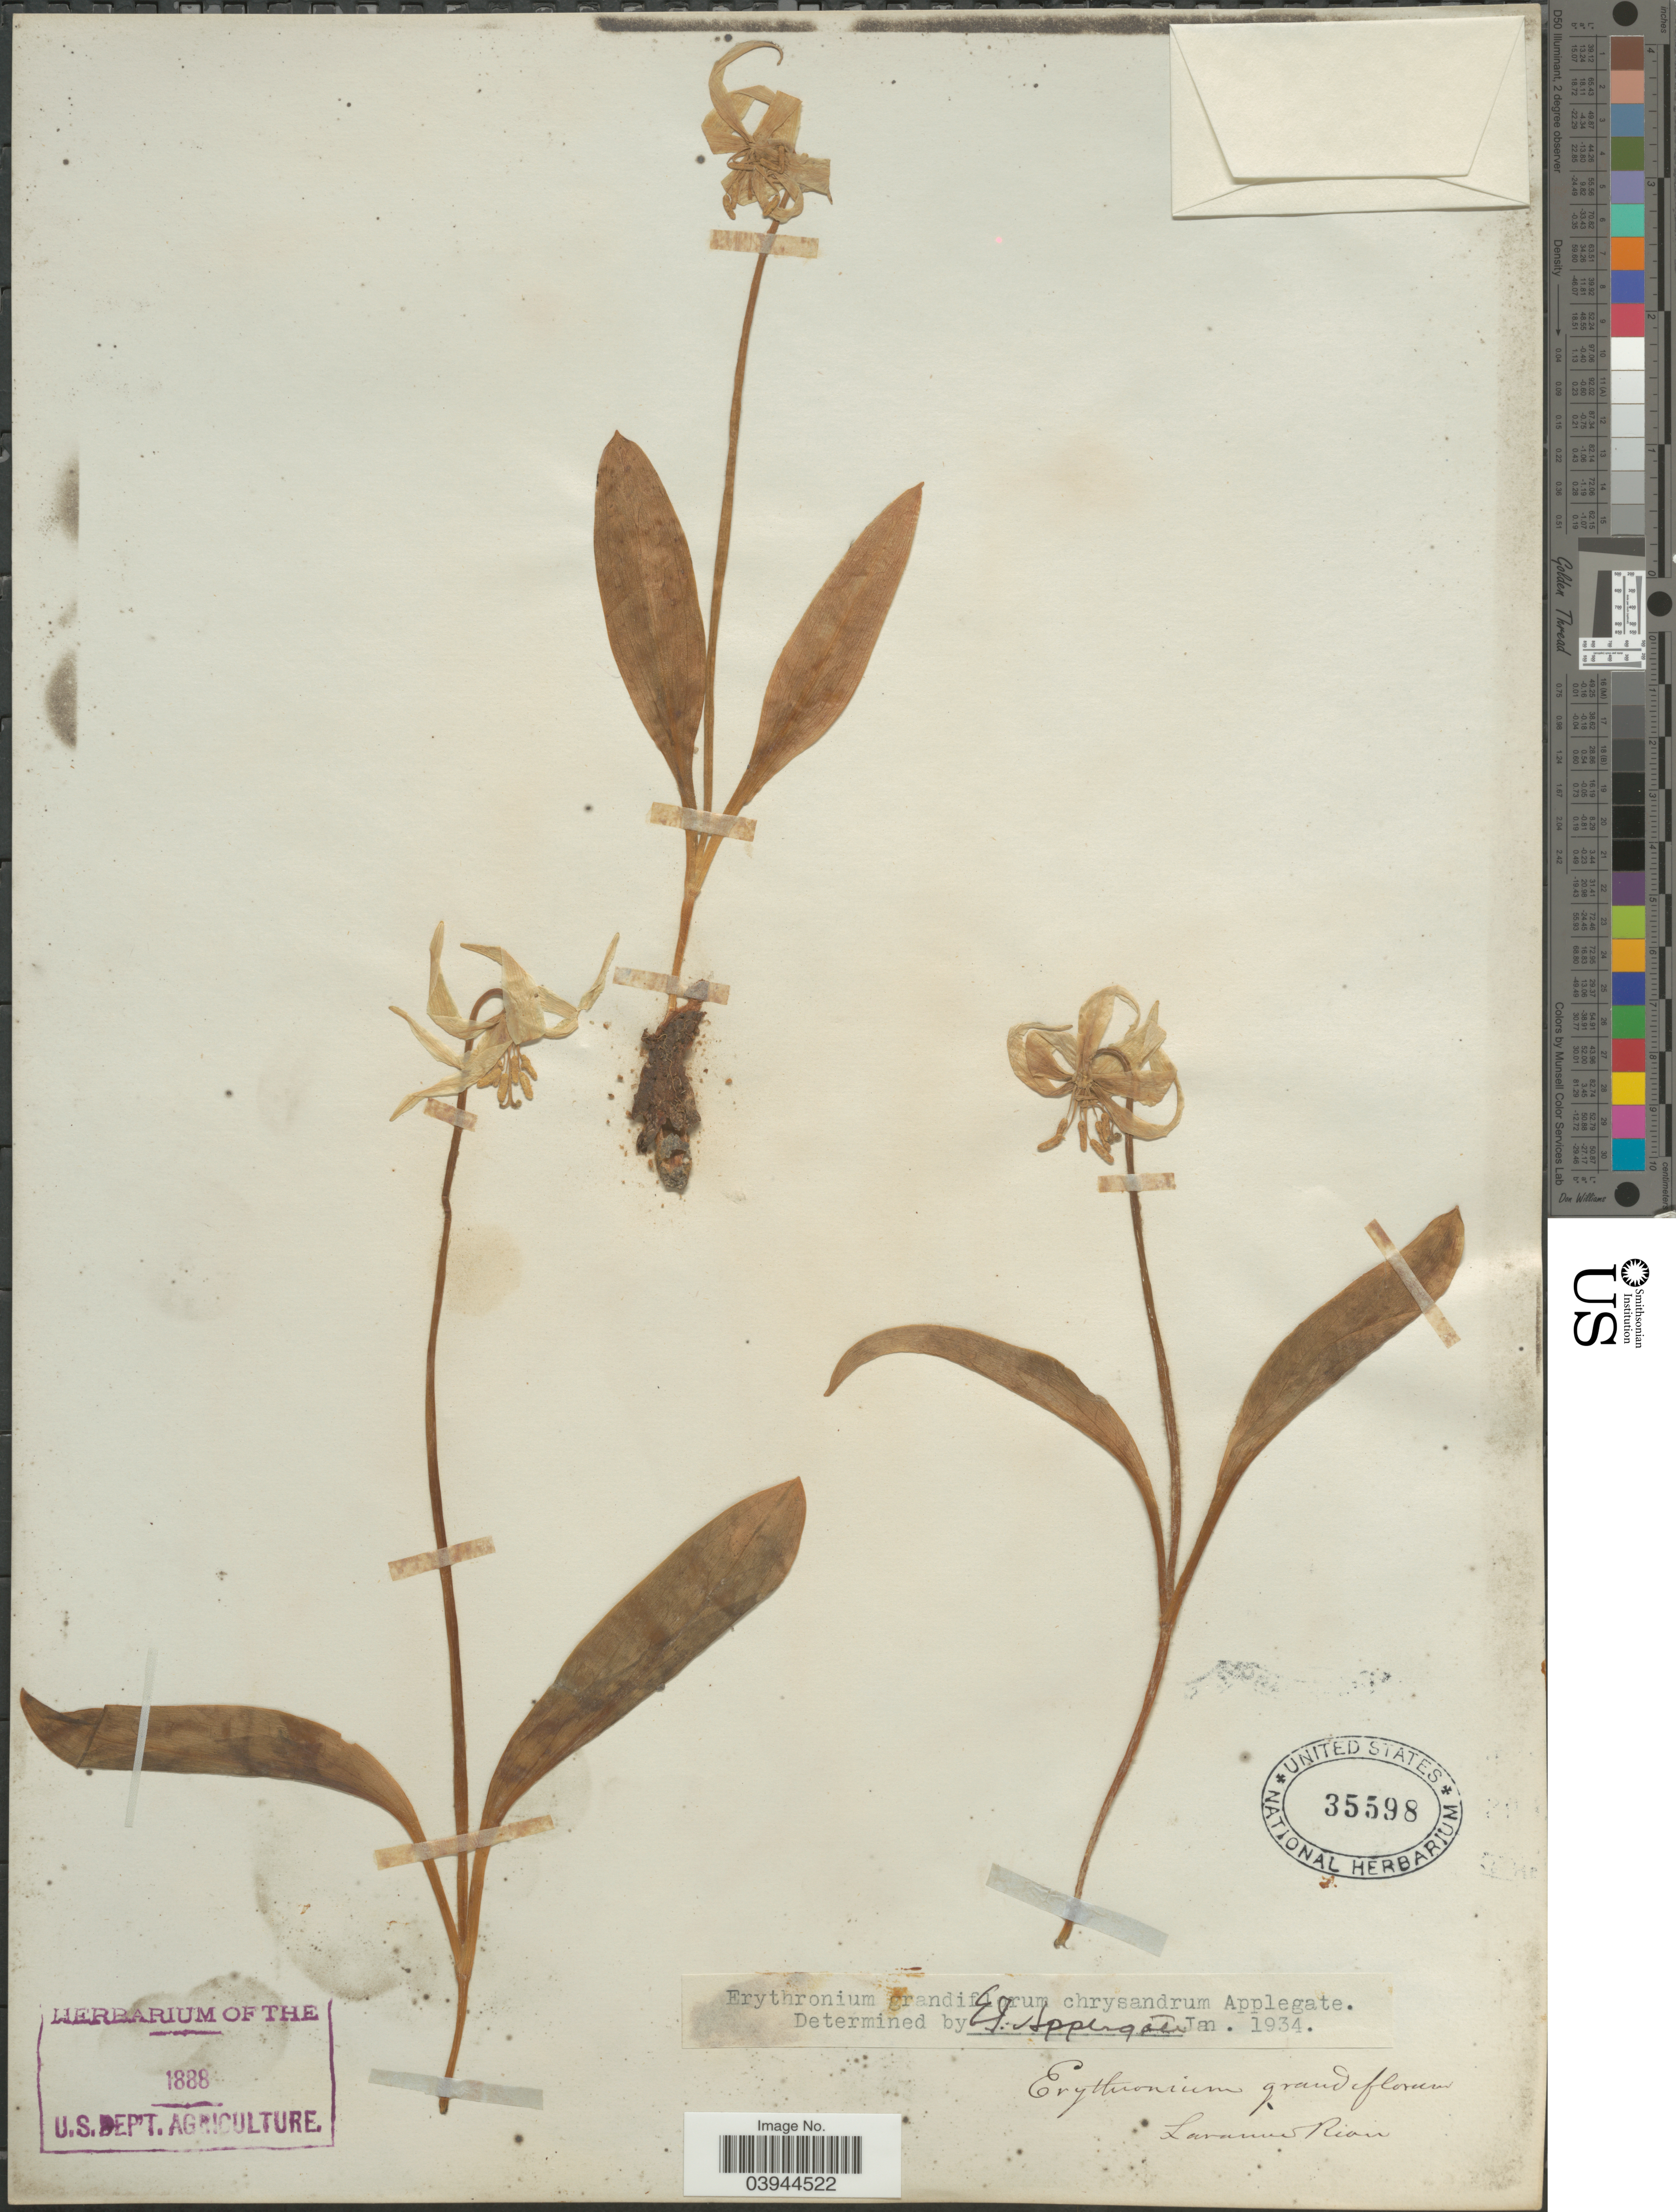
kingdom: Plantae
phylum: Tracheophyta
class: Liliopsida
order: Liliales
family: Liliaceae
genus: Erythronium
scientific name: Erythronium grandiflorum subsp. chrysandrum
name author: (Applegate) Abrams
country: United States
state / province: Wyoming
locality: Laramie River.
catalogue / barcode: US 35598